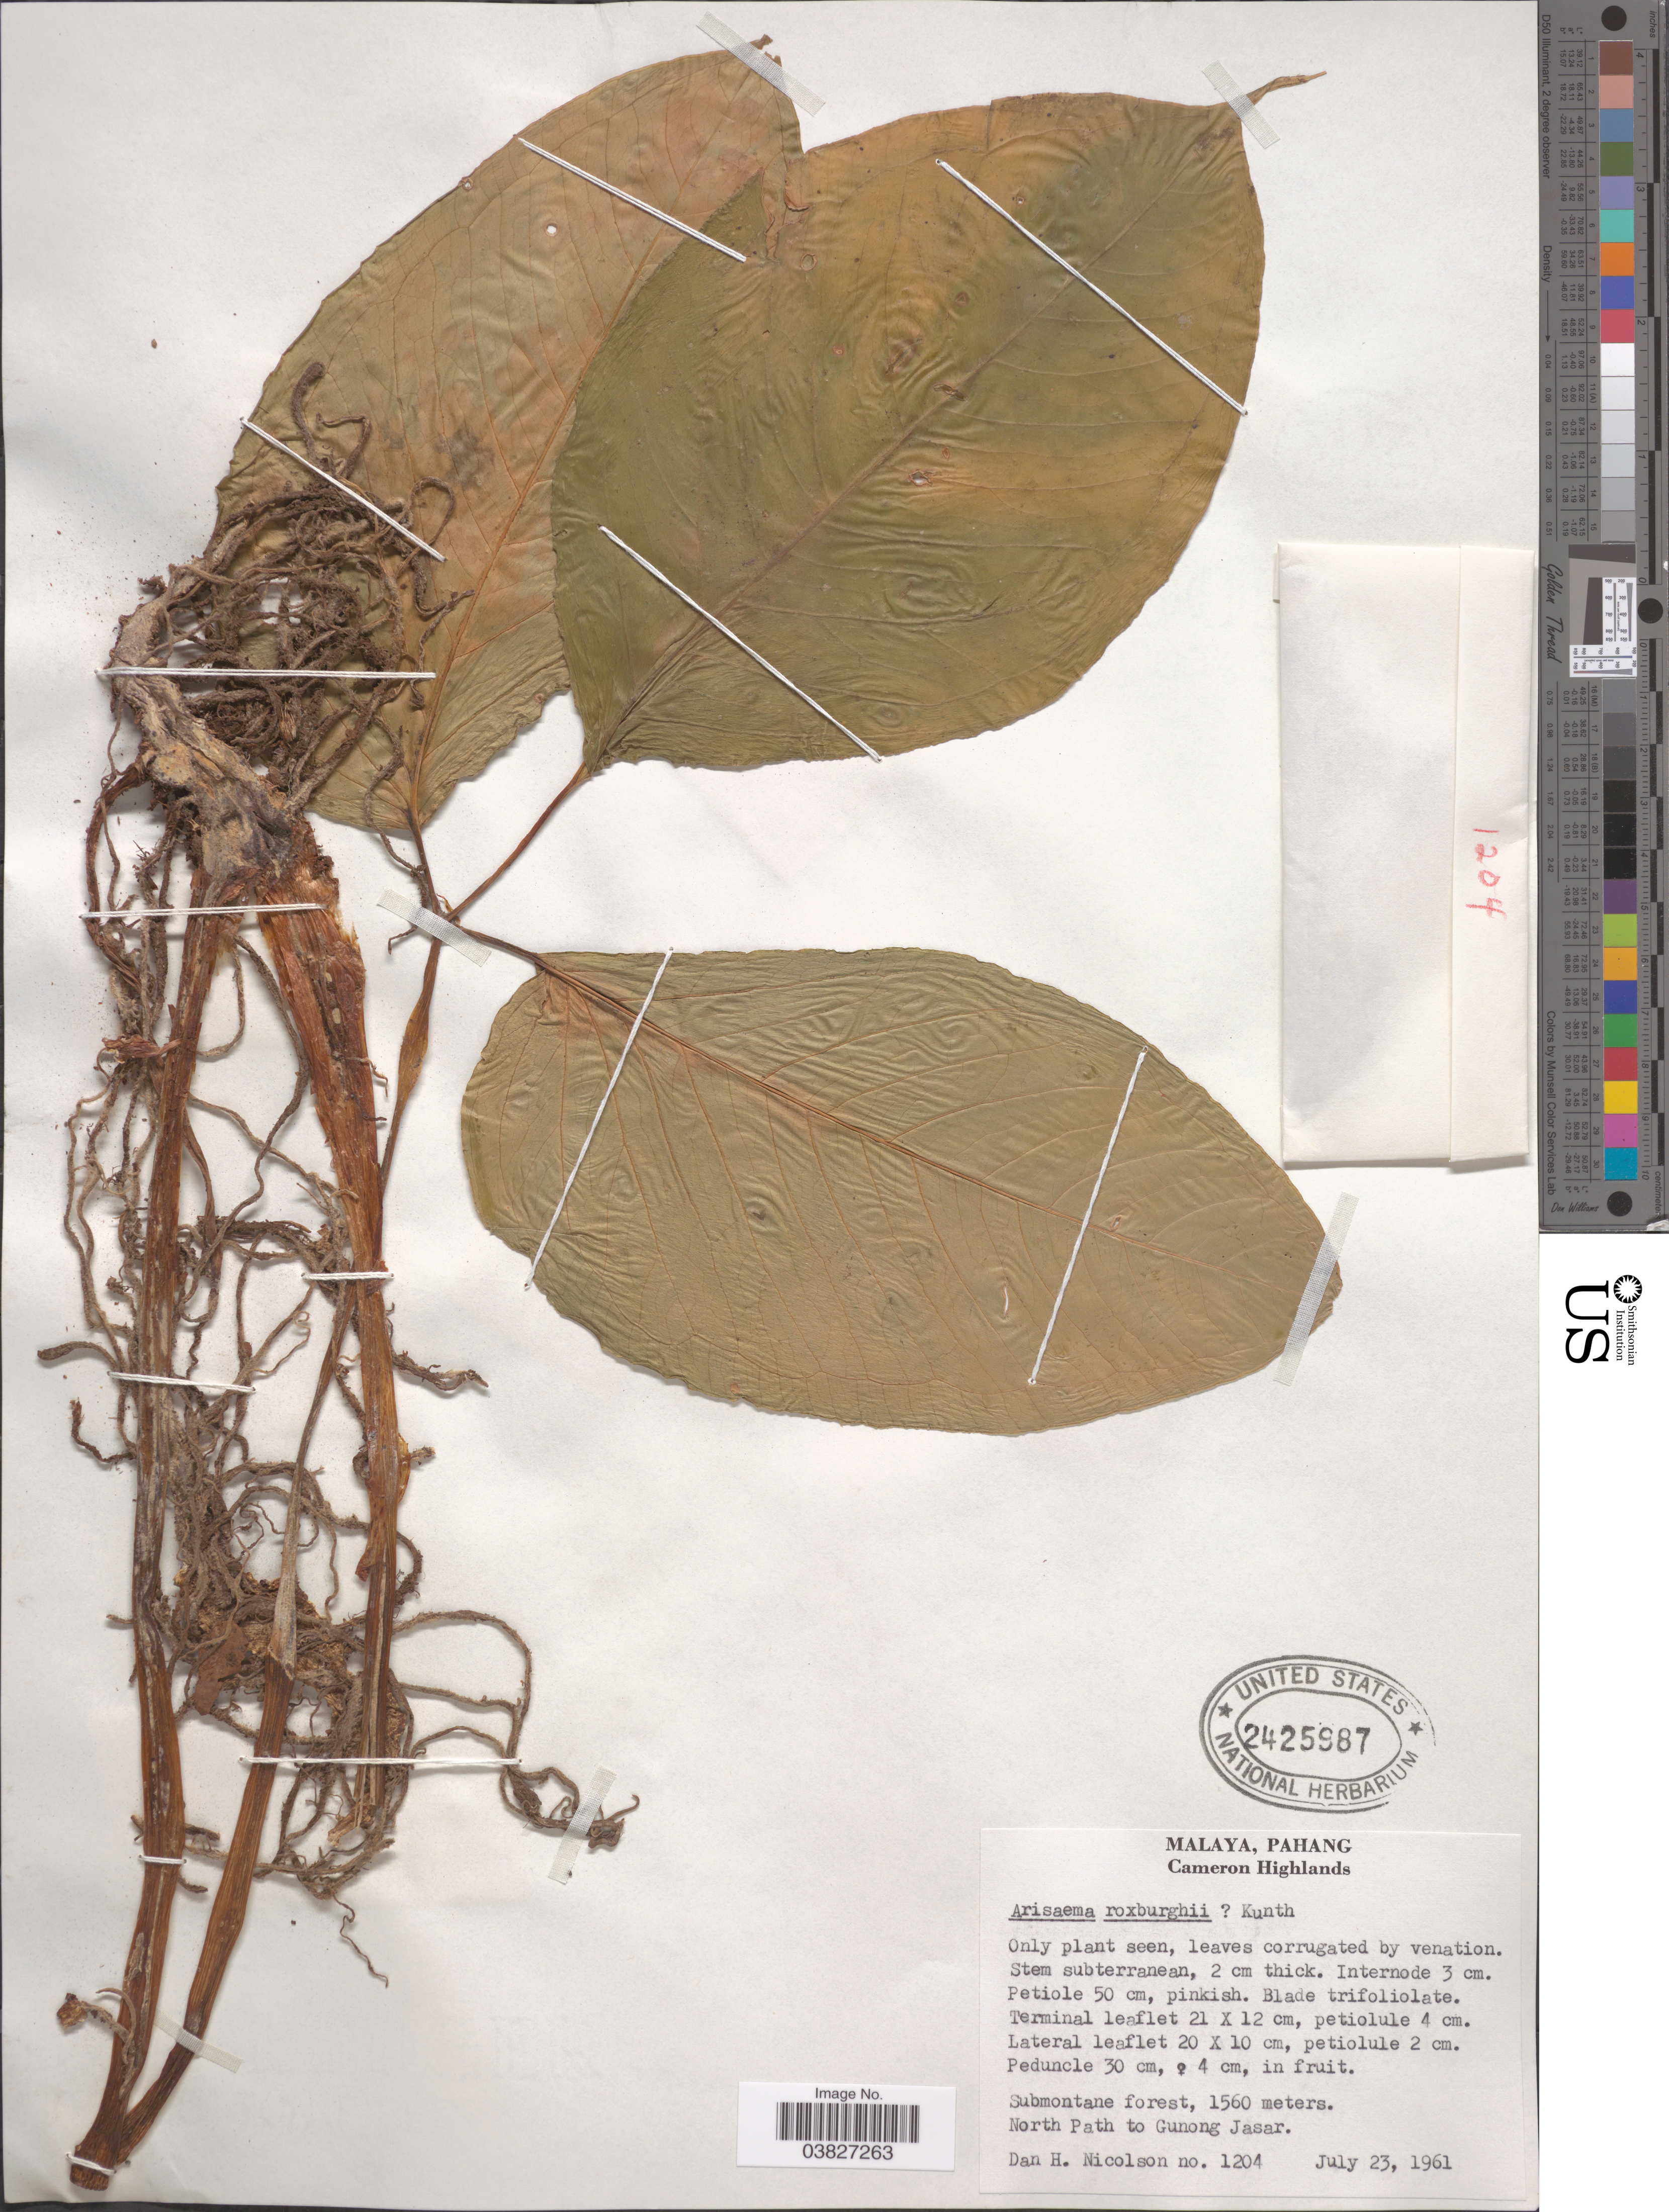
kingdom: Plantae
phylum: Tracheophyta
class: Liliopsida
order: Alismatales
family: Araceae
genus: Arisaema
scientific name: Arisaema cuspidatum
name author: Engl.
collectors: D. H. Nicolson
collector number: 1204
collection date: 1961-07-23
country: Malaysia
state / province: Pahang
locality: Malaya. Cameron Highlands. North Path to Gunong Jasar.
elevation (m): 1560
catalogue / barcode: US 2425987